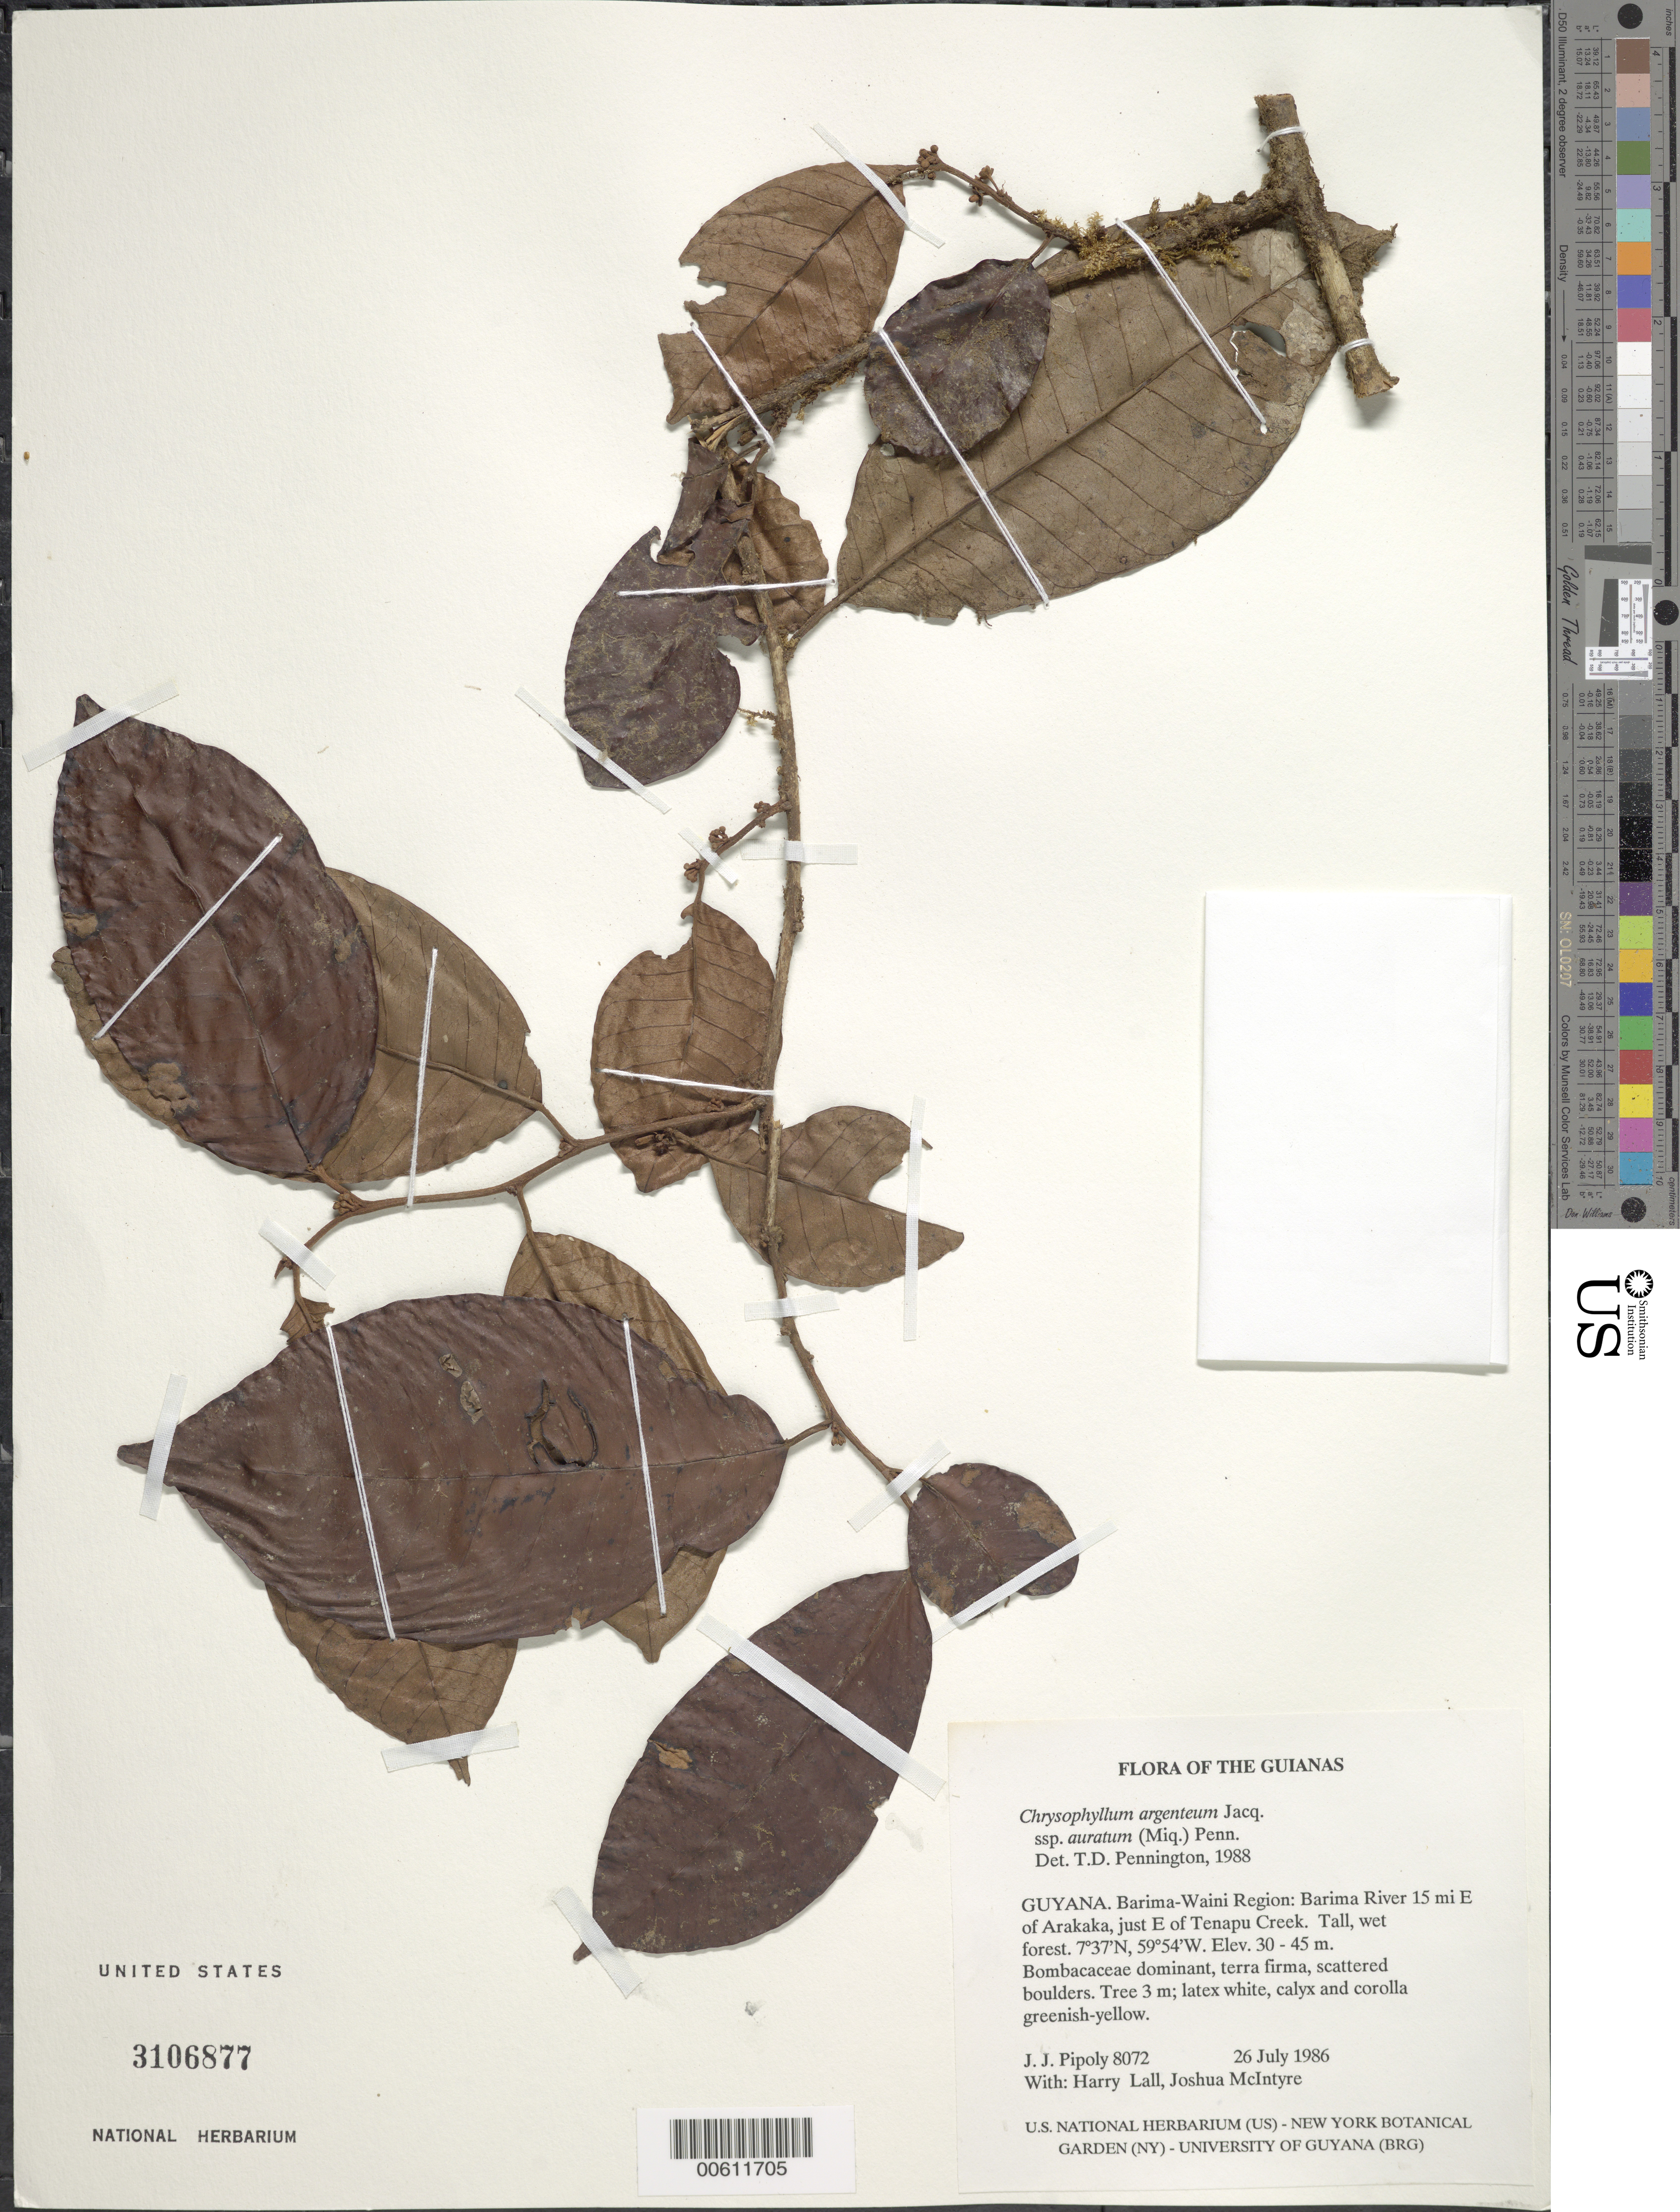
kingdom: Plantae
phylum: Tracheophyta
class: Magnoliopsida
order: Ericales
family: Sapotaceae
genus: Chrysophyllum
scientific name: Chrysophyllum argenteum subsp. auratum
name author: (Miq.) T.D. Penn.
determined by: Pennington, T. D., (K)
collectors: J. J. Pipoly, H. Lall & J. Mcintyre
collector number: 8072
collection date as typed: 26 July 1986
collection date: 1986-07-26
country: Guyana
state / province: Barima-Waini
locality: Barima River 15 mi E of Arakaka, just E of Tenapu Creek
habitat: Tall, wet forest. Bombacaceae dominant, terra firma, scattered boulders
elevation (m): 30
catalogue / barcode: US 3106877